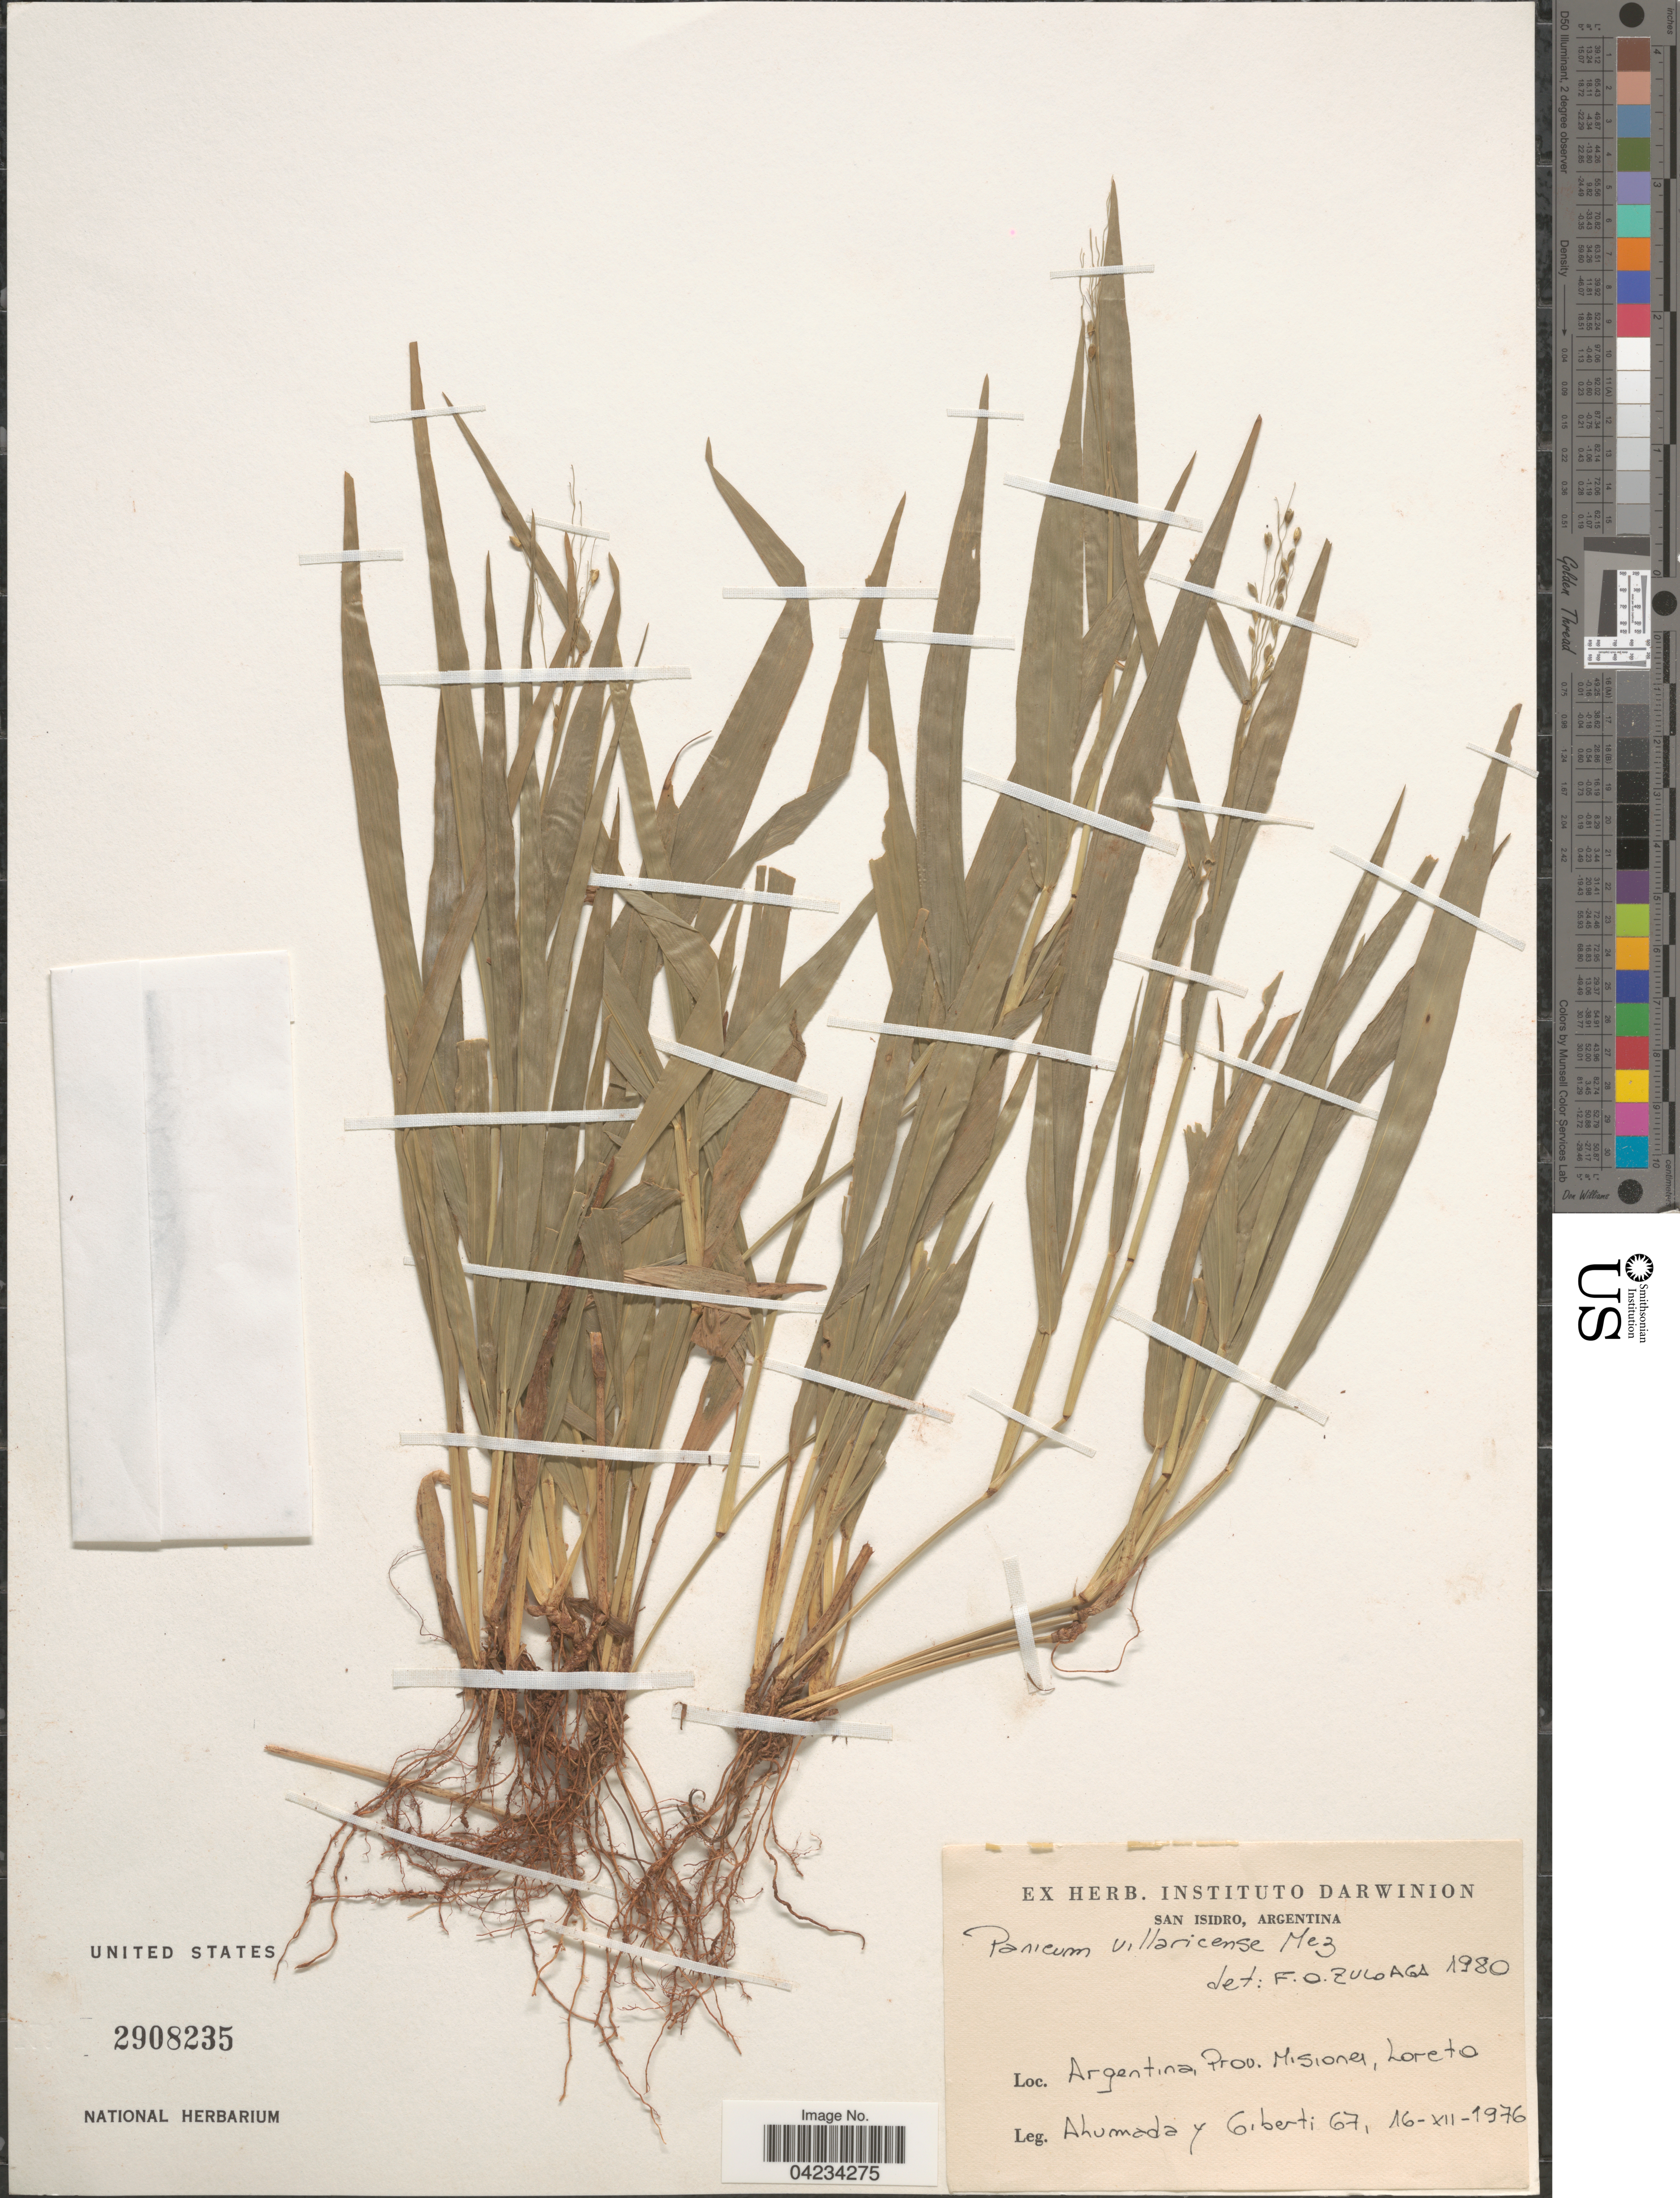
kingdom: Plantae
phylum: Tracheophyta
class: Liliopsida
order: Poales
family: Poaceae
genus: Homolepis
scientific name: Homolepis villaricensis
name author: (Mez) Zuloaga & Soderstr.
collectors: -- Ahumada & Giberti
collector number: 67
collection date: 1976-12-16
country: Argentina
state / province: Misiones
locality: Loreto.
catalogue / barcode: US 2908235